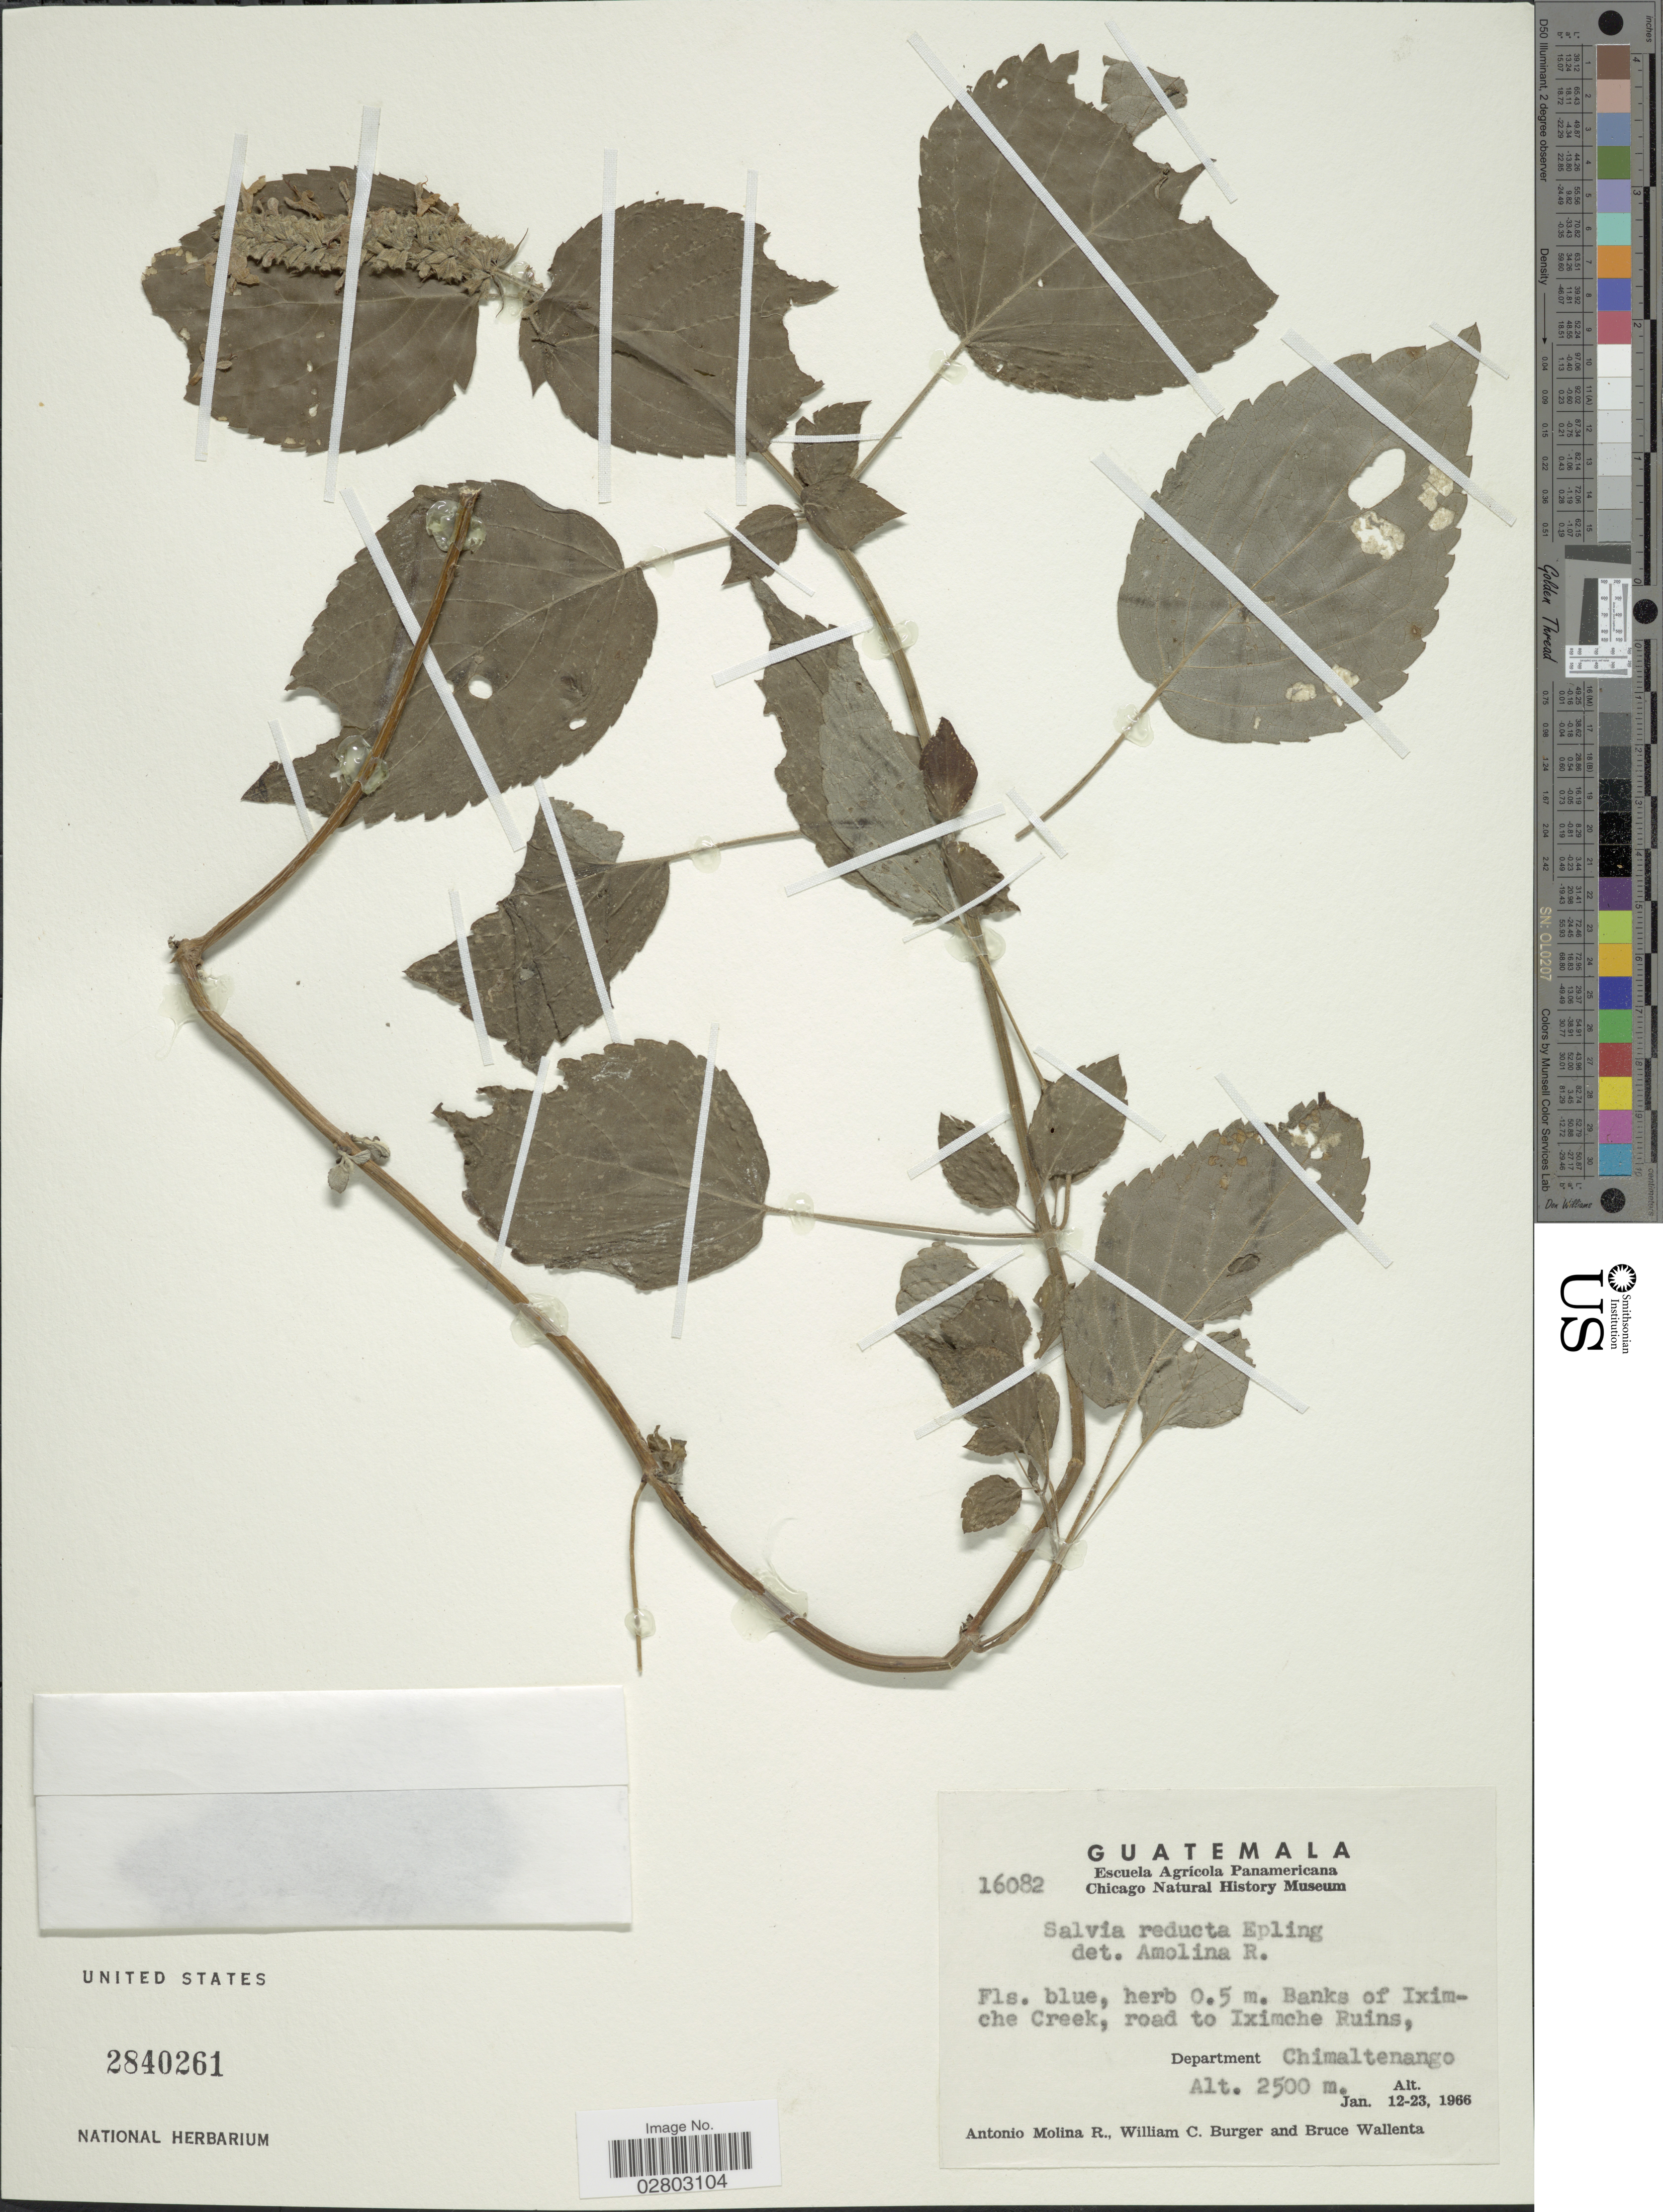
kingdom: Plantae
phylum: Tracheophyta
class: Magnoliopsida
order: Lamiales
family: Lamiaceae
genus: Salvia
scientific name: Salvia reducta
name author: Epling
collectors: A. Molina R., W. Burger & B. Wallenta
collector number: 16082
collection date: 1966-01-12/1966-01-23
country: Guatemala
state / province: Chimaltenango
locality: Banks of Iximche Creek, road to Iximche Ruins, Department Chimaltenango.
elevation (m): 2500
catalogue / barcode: US 2840261